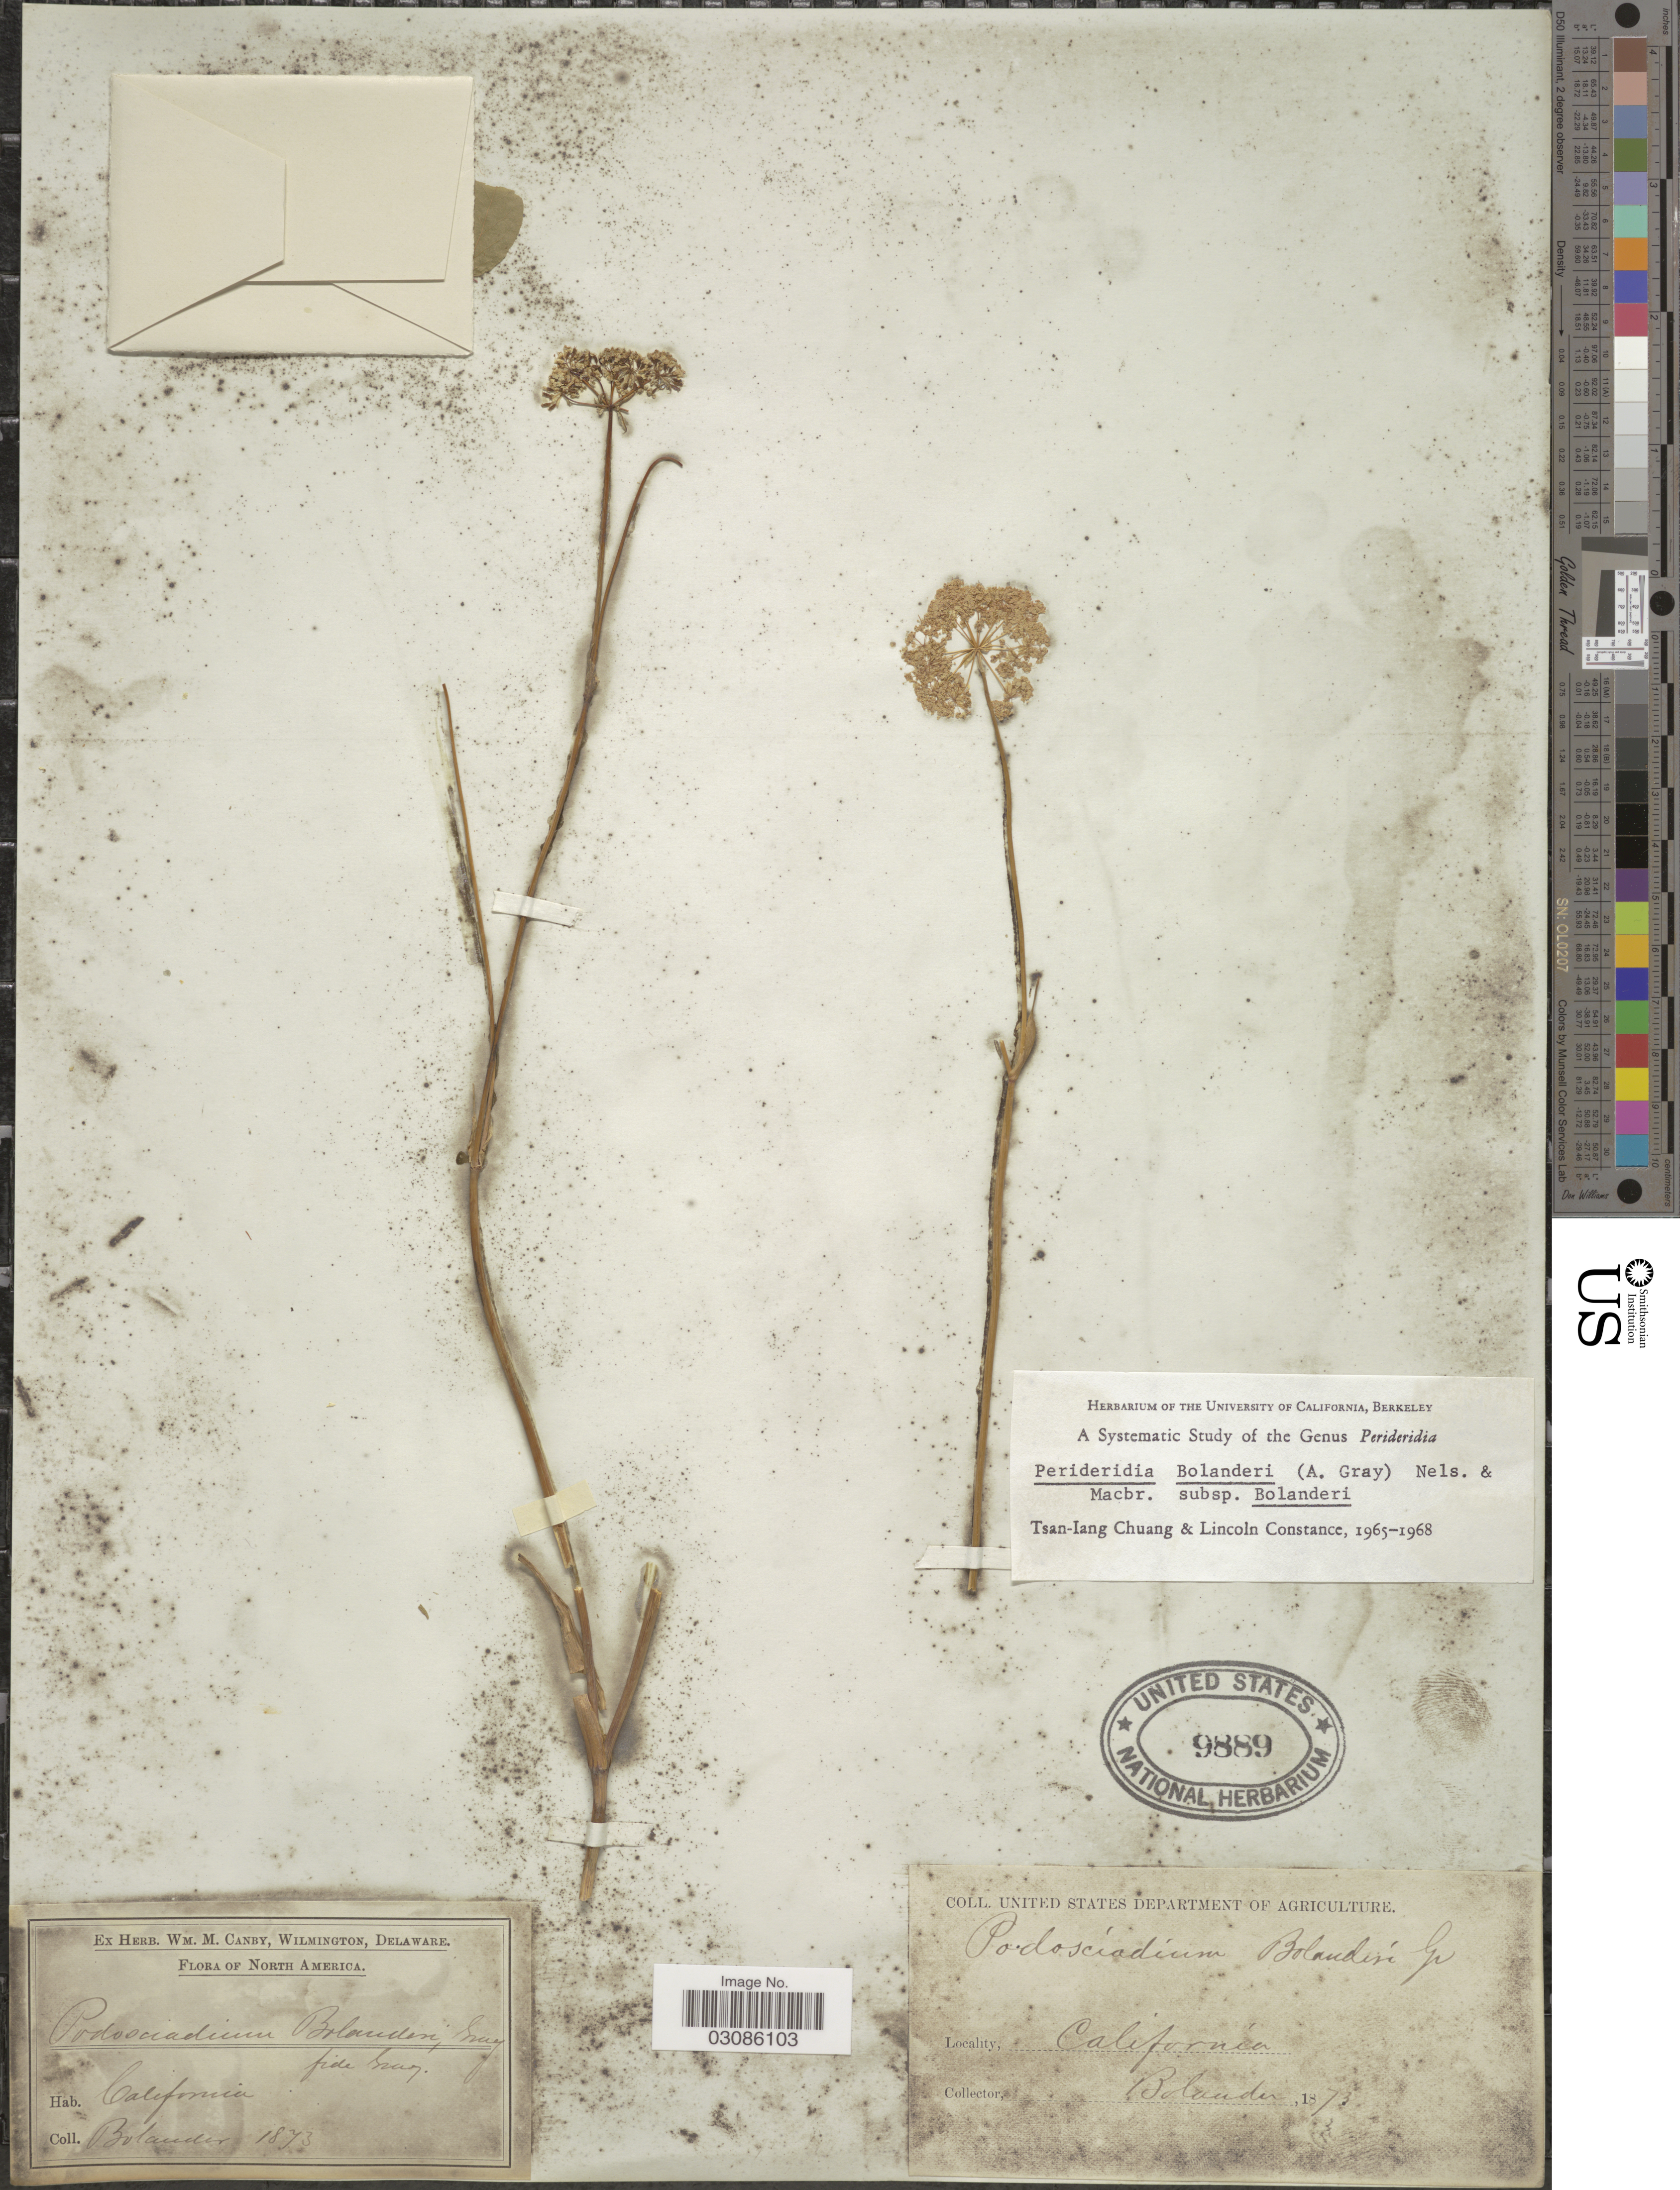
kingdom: Plantae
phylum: Tracheophyta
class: Magnoliopsida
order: Apiales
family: Apiaceae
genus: Perideridia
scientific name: Perideridia bolanderi subsp. bolanderi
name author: (A. Gray) A. Nelson & J.F. Macbr.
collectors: H. Bolander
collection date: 1873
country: United States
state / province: California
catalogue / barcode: US 9889